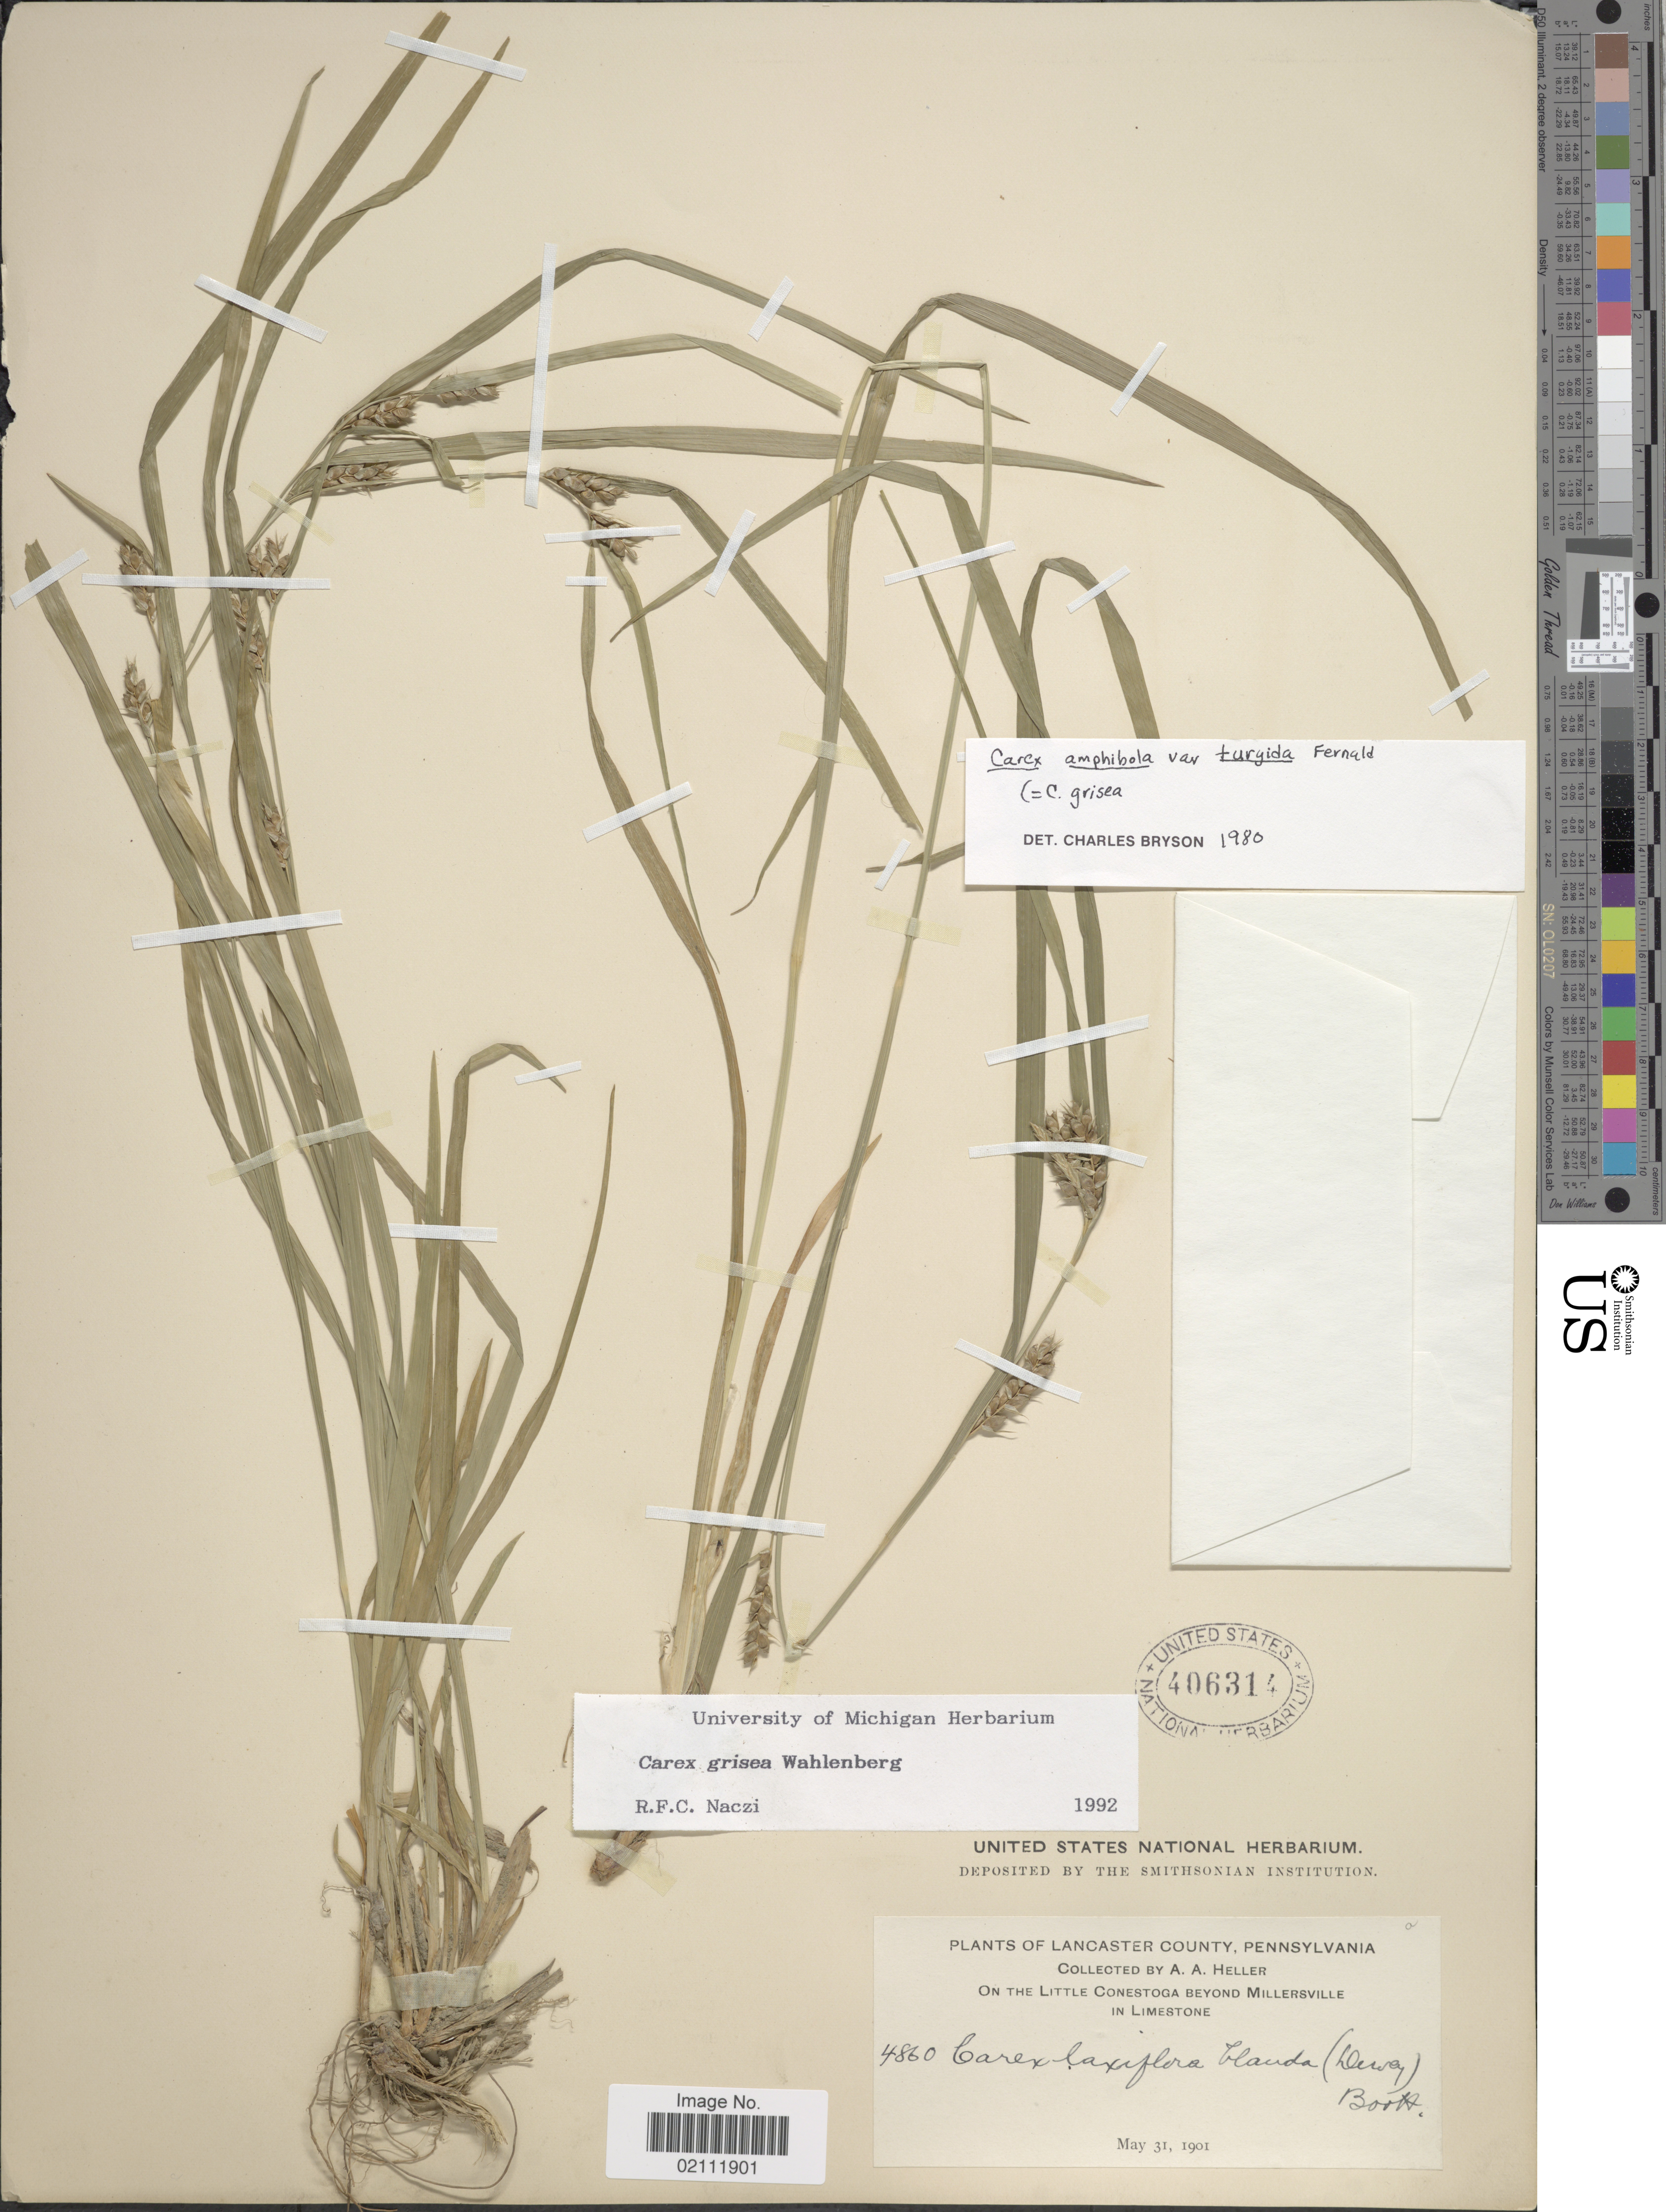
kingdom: Plantae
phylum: Tracheophyta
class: Liliopsida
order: Poales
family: Cyperaceae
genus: Carex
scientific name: Carex grisea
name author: Wahlenb.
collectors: A. A. Heller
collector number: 4860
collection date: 1901-05-31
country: United States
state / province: Pennsylvania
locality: Lancaster County, on the Little Conestoga beyond Millersville in Limestone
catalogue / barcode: US 406314